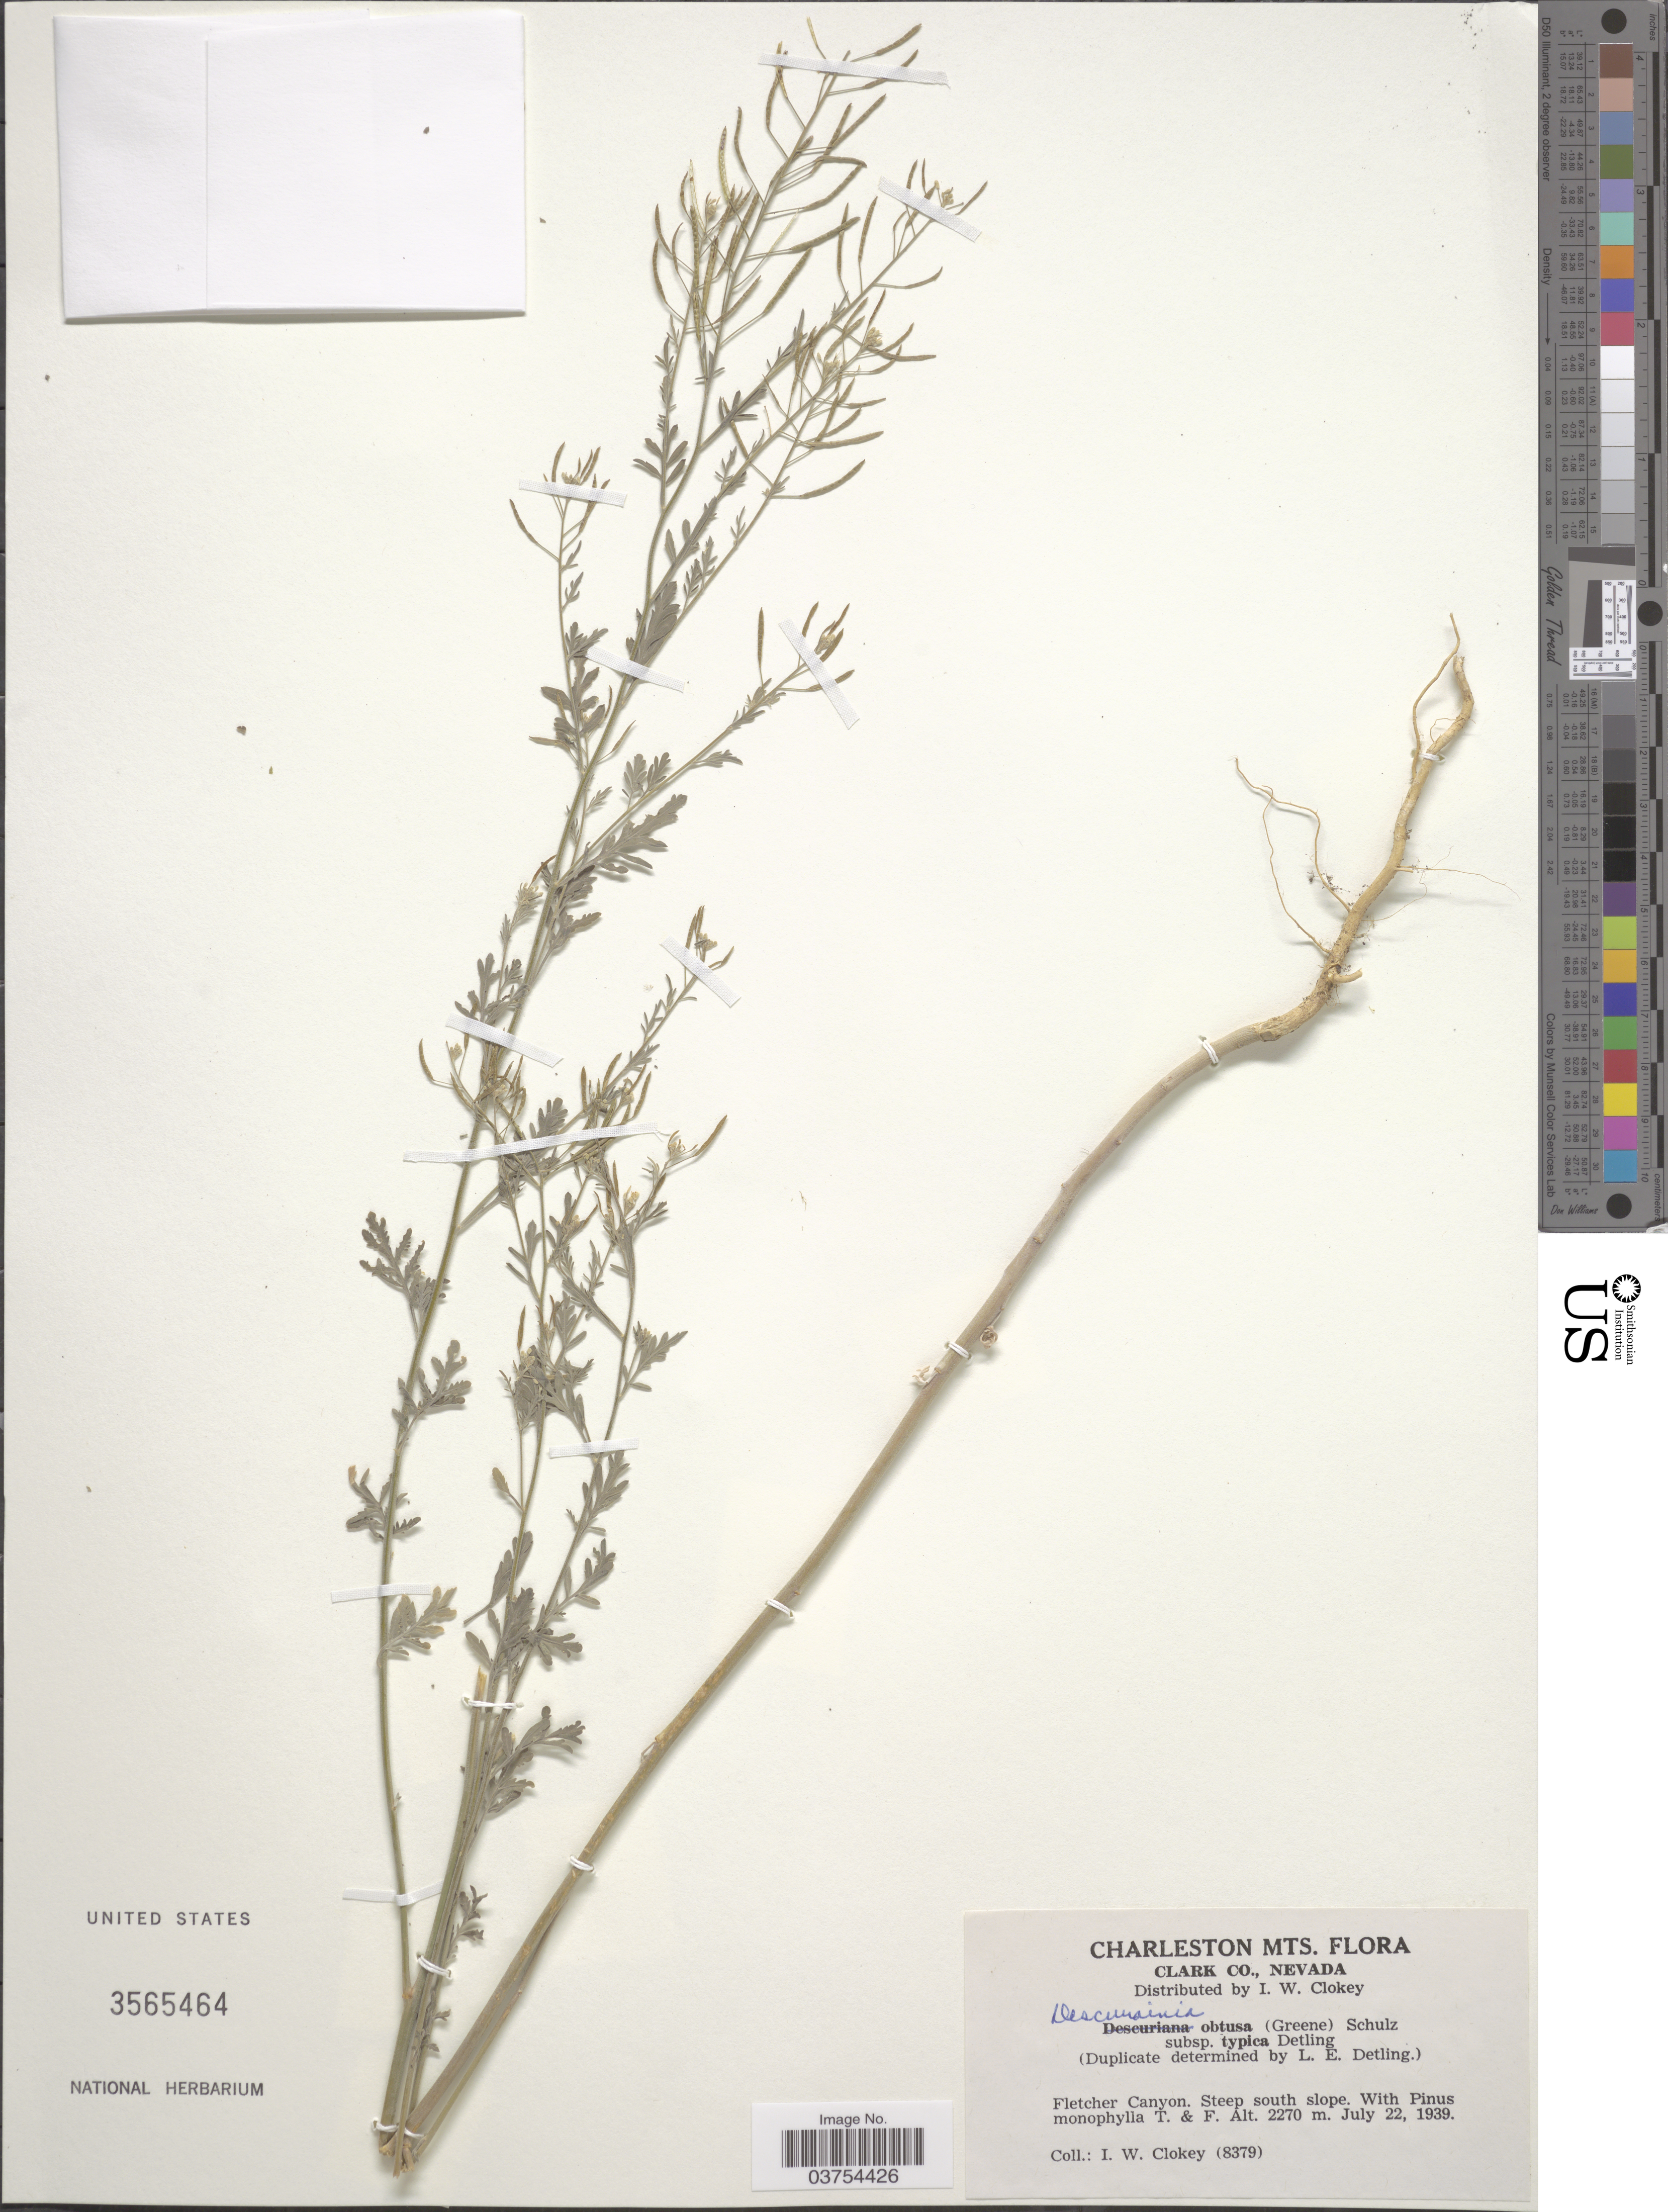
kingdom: Plantae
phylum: Tracheophyta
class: Magnoliopsida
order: Brassicales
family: Brassicaceae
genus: Descurainia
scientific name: Descurainia obtusa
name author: (Greene & C.A. Mey.) O.E. Schulz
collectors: I. W. Clokey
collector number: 8379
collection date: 1939-07-22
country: United States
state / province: Nevada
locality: Charleston Mts. Clark Co. Fletcher Canyon. Steep south slope.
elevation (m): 2270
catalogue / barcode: US 3565464